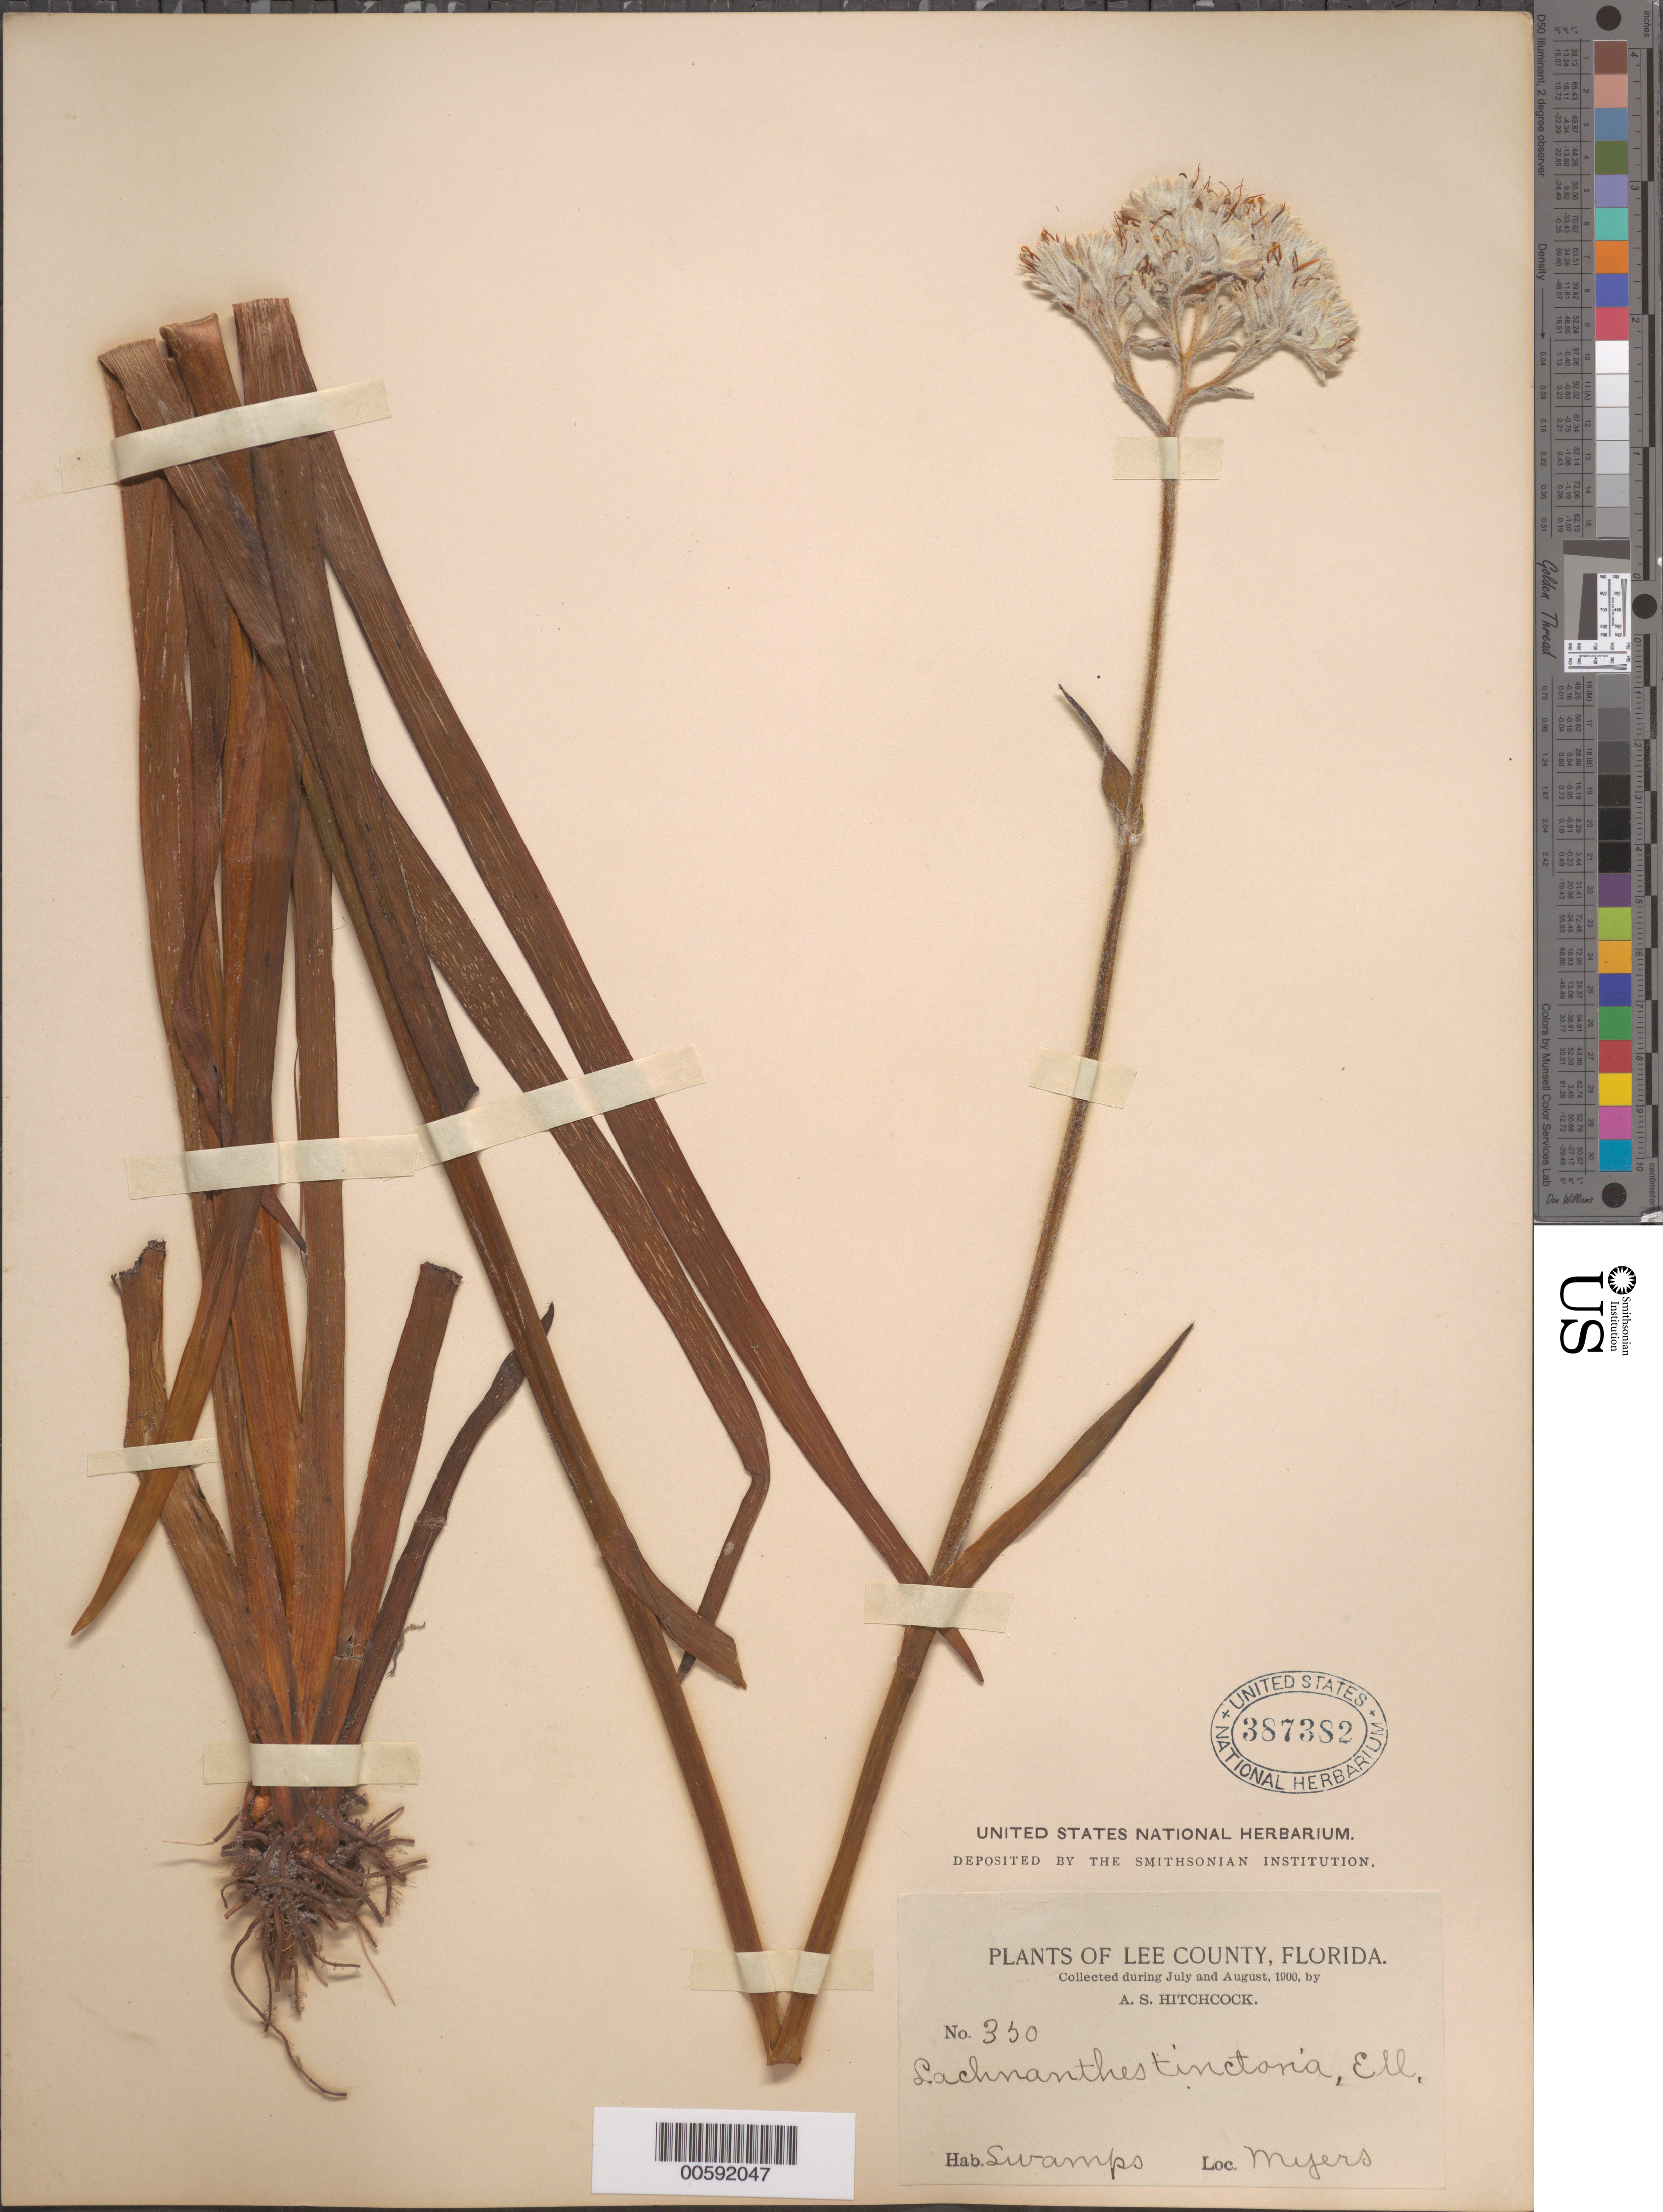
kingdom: Plantae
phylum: Tracheophyta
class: Liliopsida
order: Commelinales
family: Haemodoraceae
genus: Lachnanthes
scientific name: Lachnanthes tinctoria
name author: (Walter ex J.F. Gmel.) Elliott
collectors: A. S. Hitchcock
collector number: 350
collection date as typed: Jul 1900 to -- Aug 1900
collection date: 1900-07/1900-08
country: United States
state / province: Florida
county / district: Lee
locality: Fort Myers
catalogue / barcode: US 387382